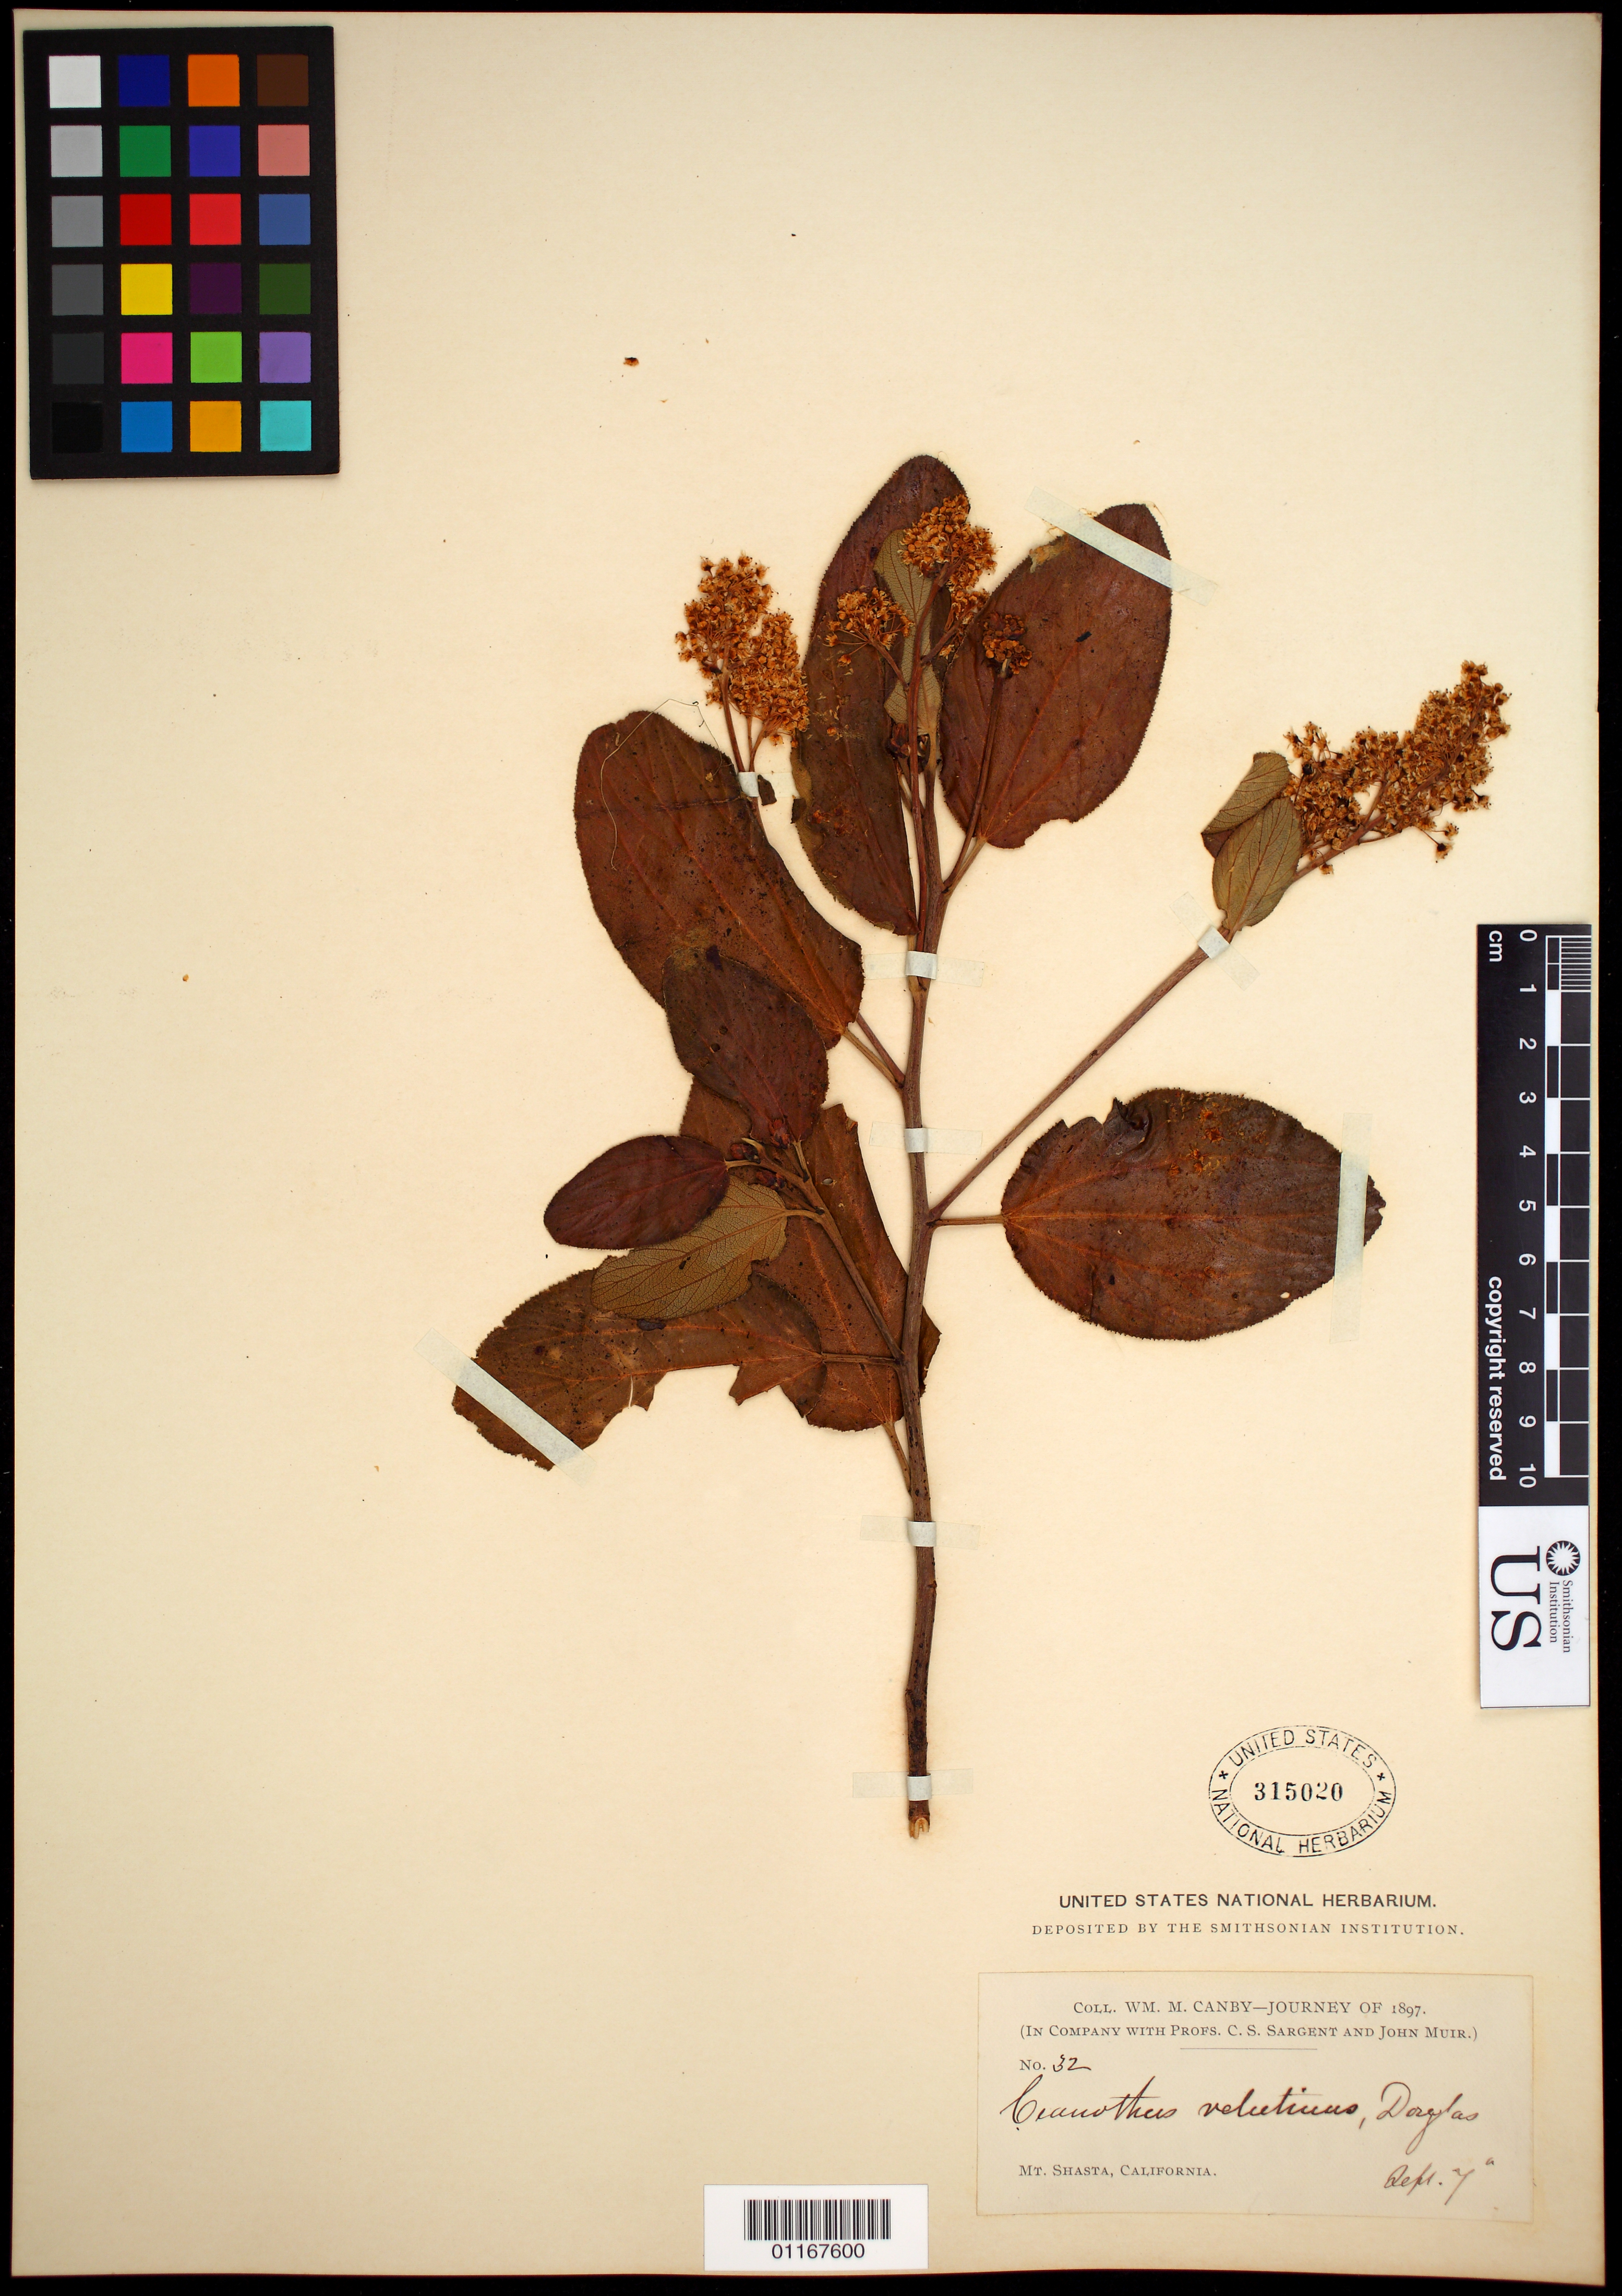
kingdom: Plantae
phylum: Tracheophyta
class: Magnoliopsida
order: Rosales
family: Rhamnaceae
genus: Ceanothus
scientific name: Ceanothus velutinus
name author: Douglas ex Hook.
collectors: W. M. Canby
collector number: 32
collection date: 1897-09-07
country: United States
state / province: California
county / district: Siskiyou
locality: Mt. Shasta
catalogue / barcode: US 315020